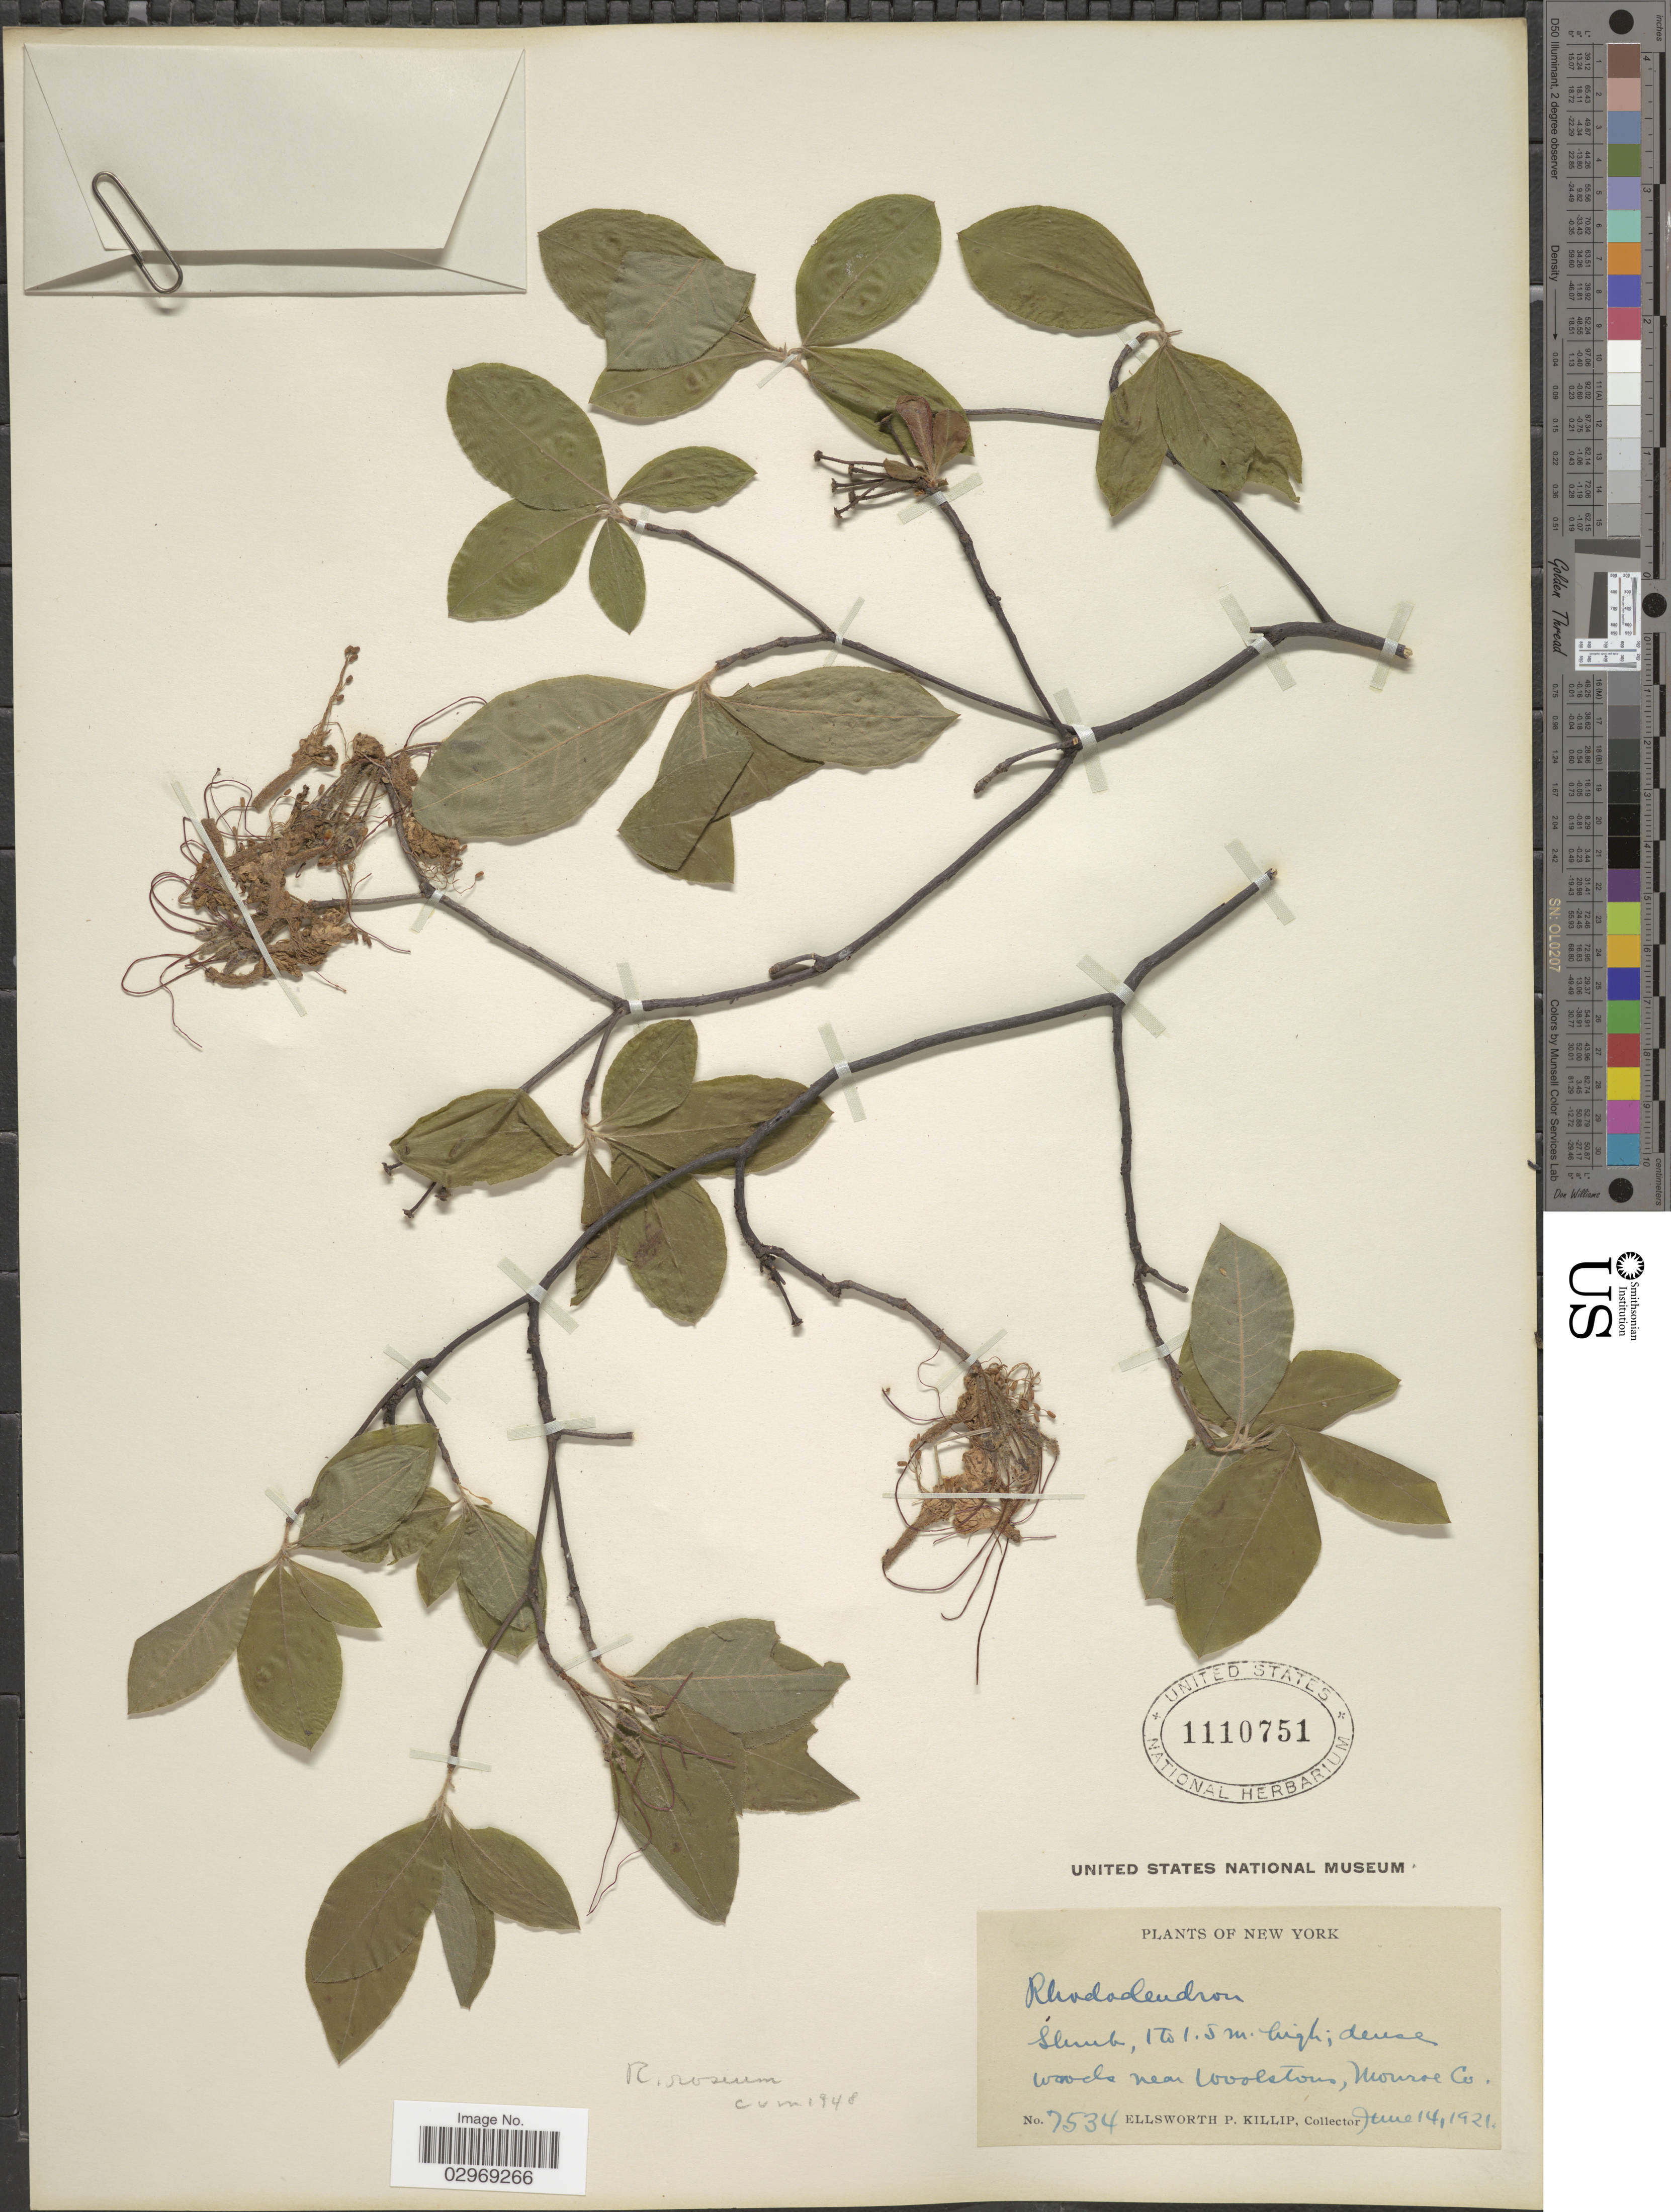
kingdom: Plantae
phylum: Tracheophyta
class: Magnoliopsida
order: Ericales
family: Ericaceae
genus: Rhododendron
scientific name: Rhododendron roseum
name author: (Loisel.) Rehder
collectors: E. P. Killip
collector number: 7534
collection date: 1921-06-14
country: United States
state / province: New York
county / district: Monroe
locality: Dense woods near Woolstons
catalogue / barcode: US 1110751